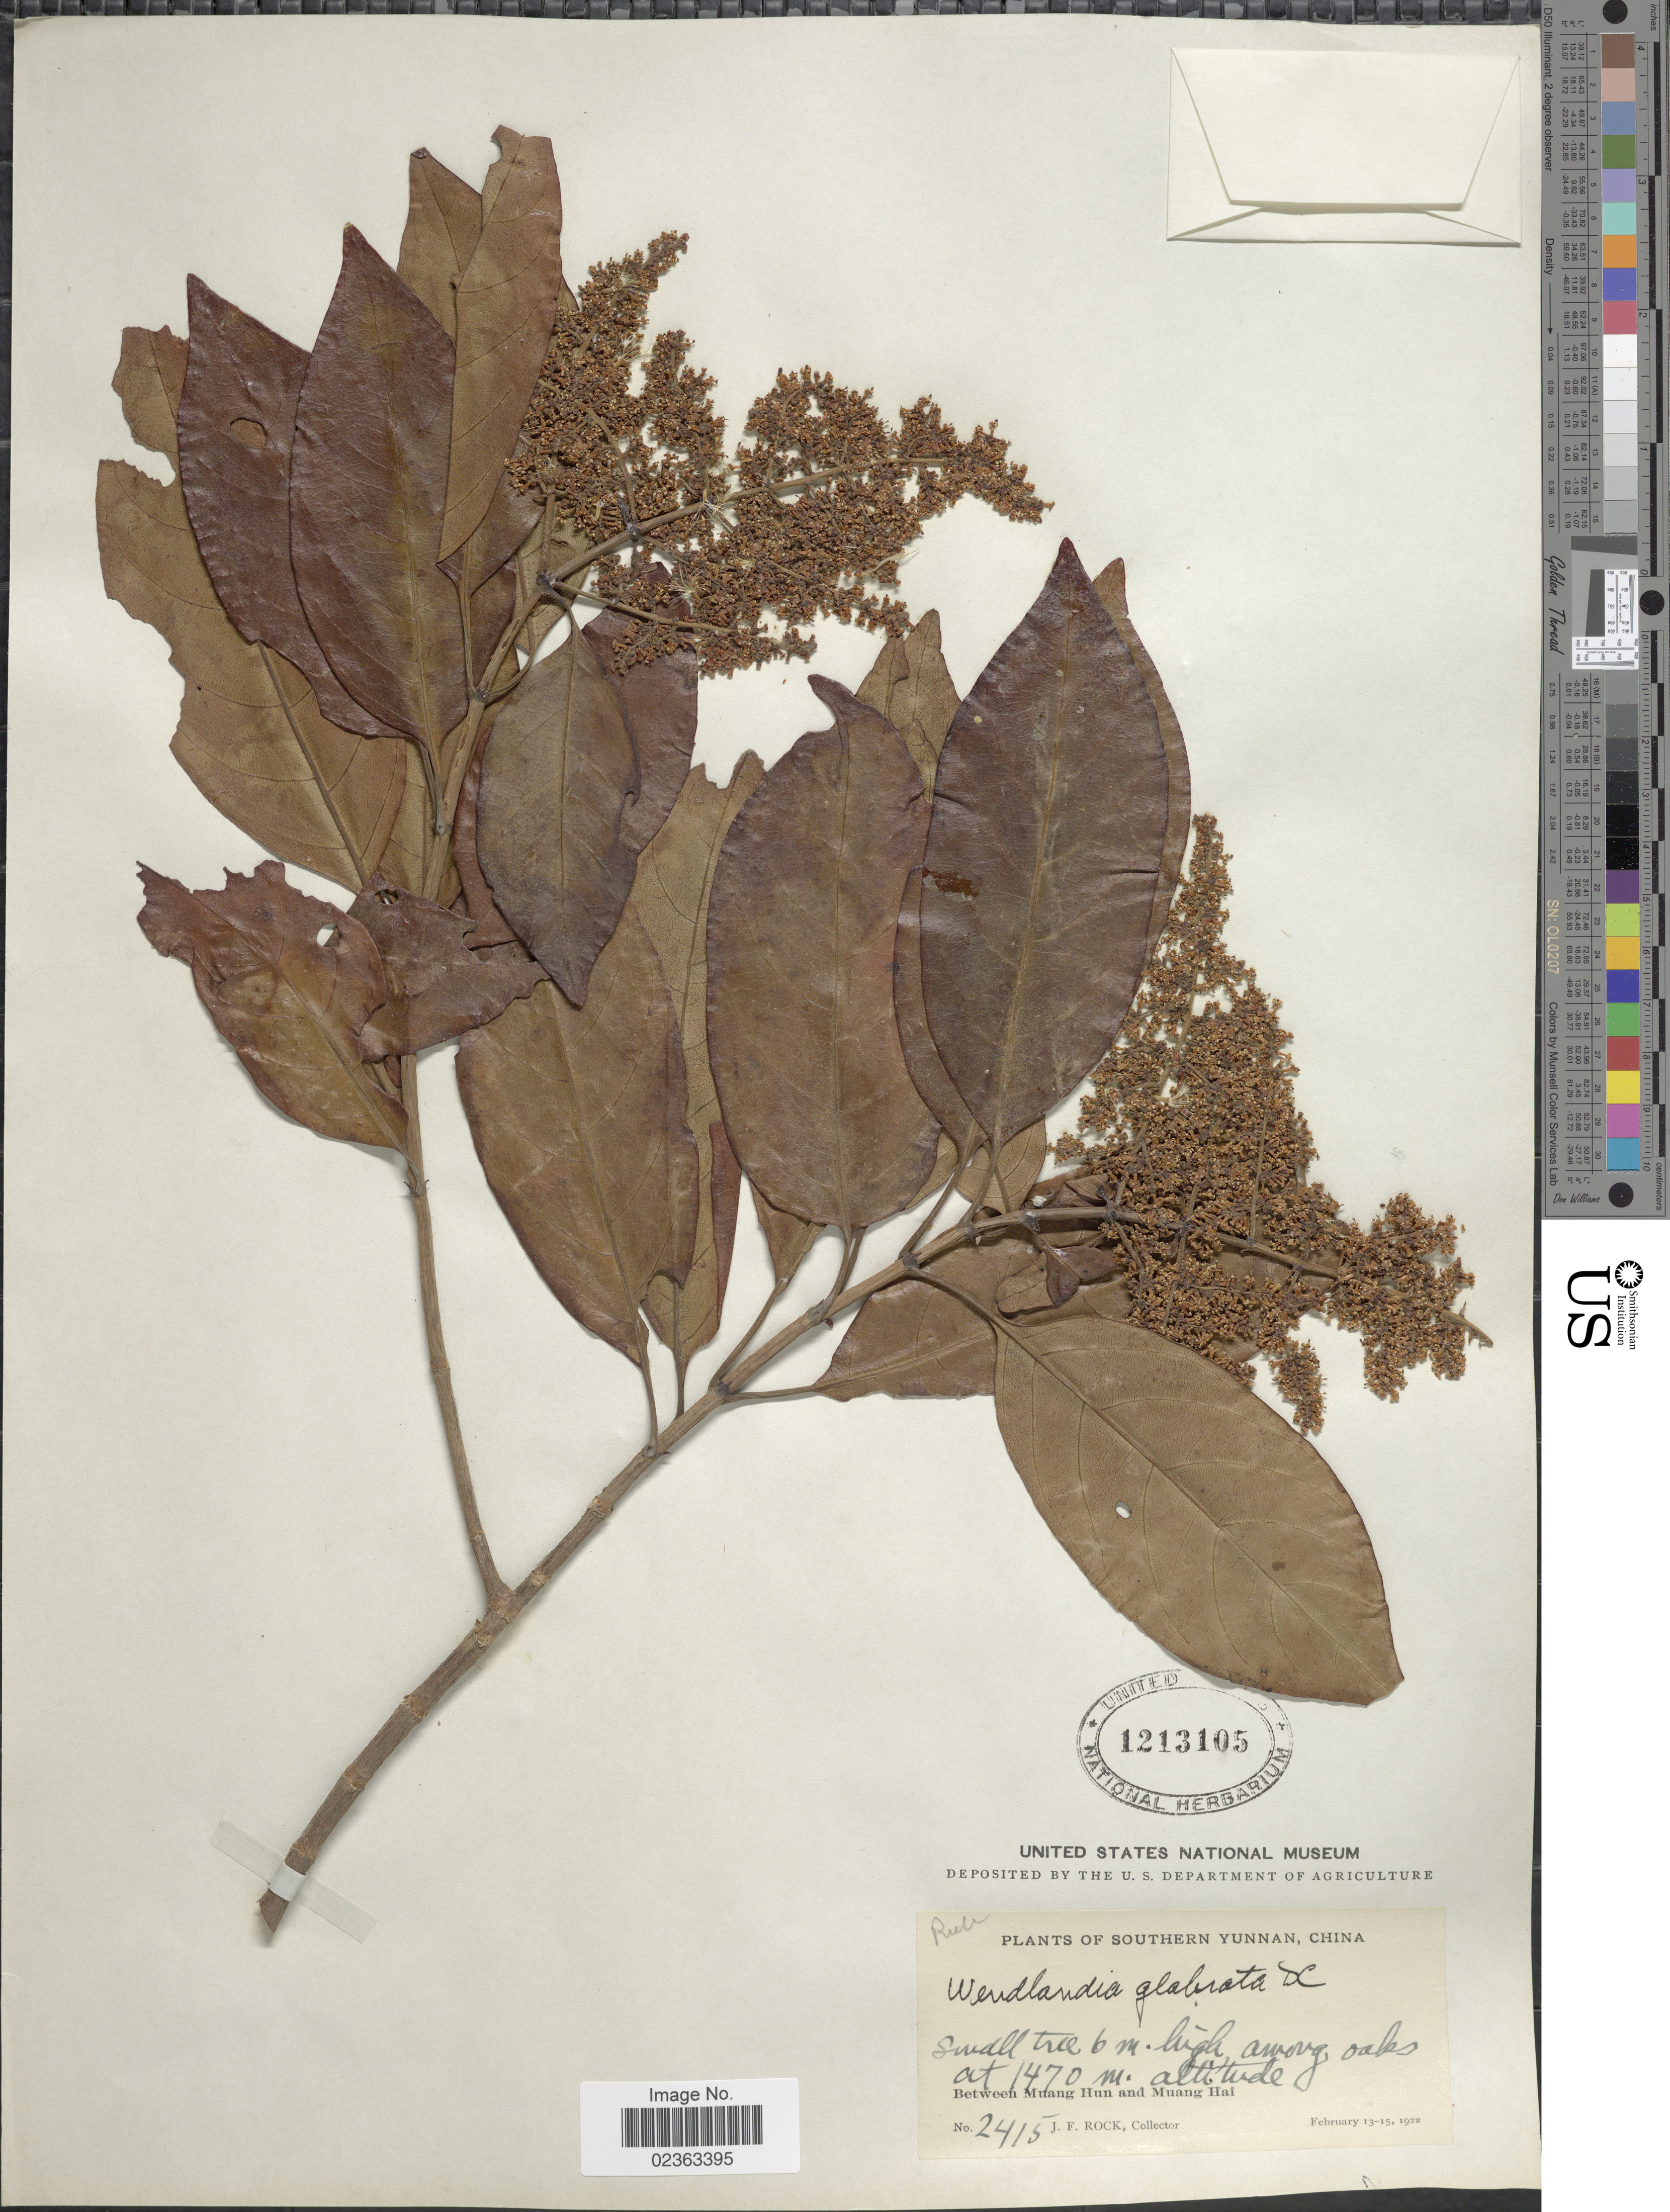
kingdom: Plantae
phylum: Tracheophyta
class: Magnoliopsida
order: Gentianales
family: Rubiaceae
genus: Wendlandia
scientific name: Wendlandia tinctoria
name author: DC.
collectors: J. Rock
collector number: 2415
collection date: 1922-02-13/1922-02-15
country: China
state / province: Yunnan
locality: Southern Yunnan, between Muang and Muang Hai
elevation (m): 1470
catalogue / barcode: US 1213105